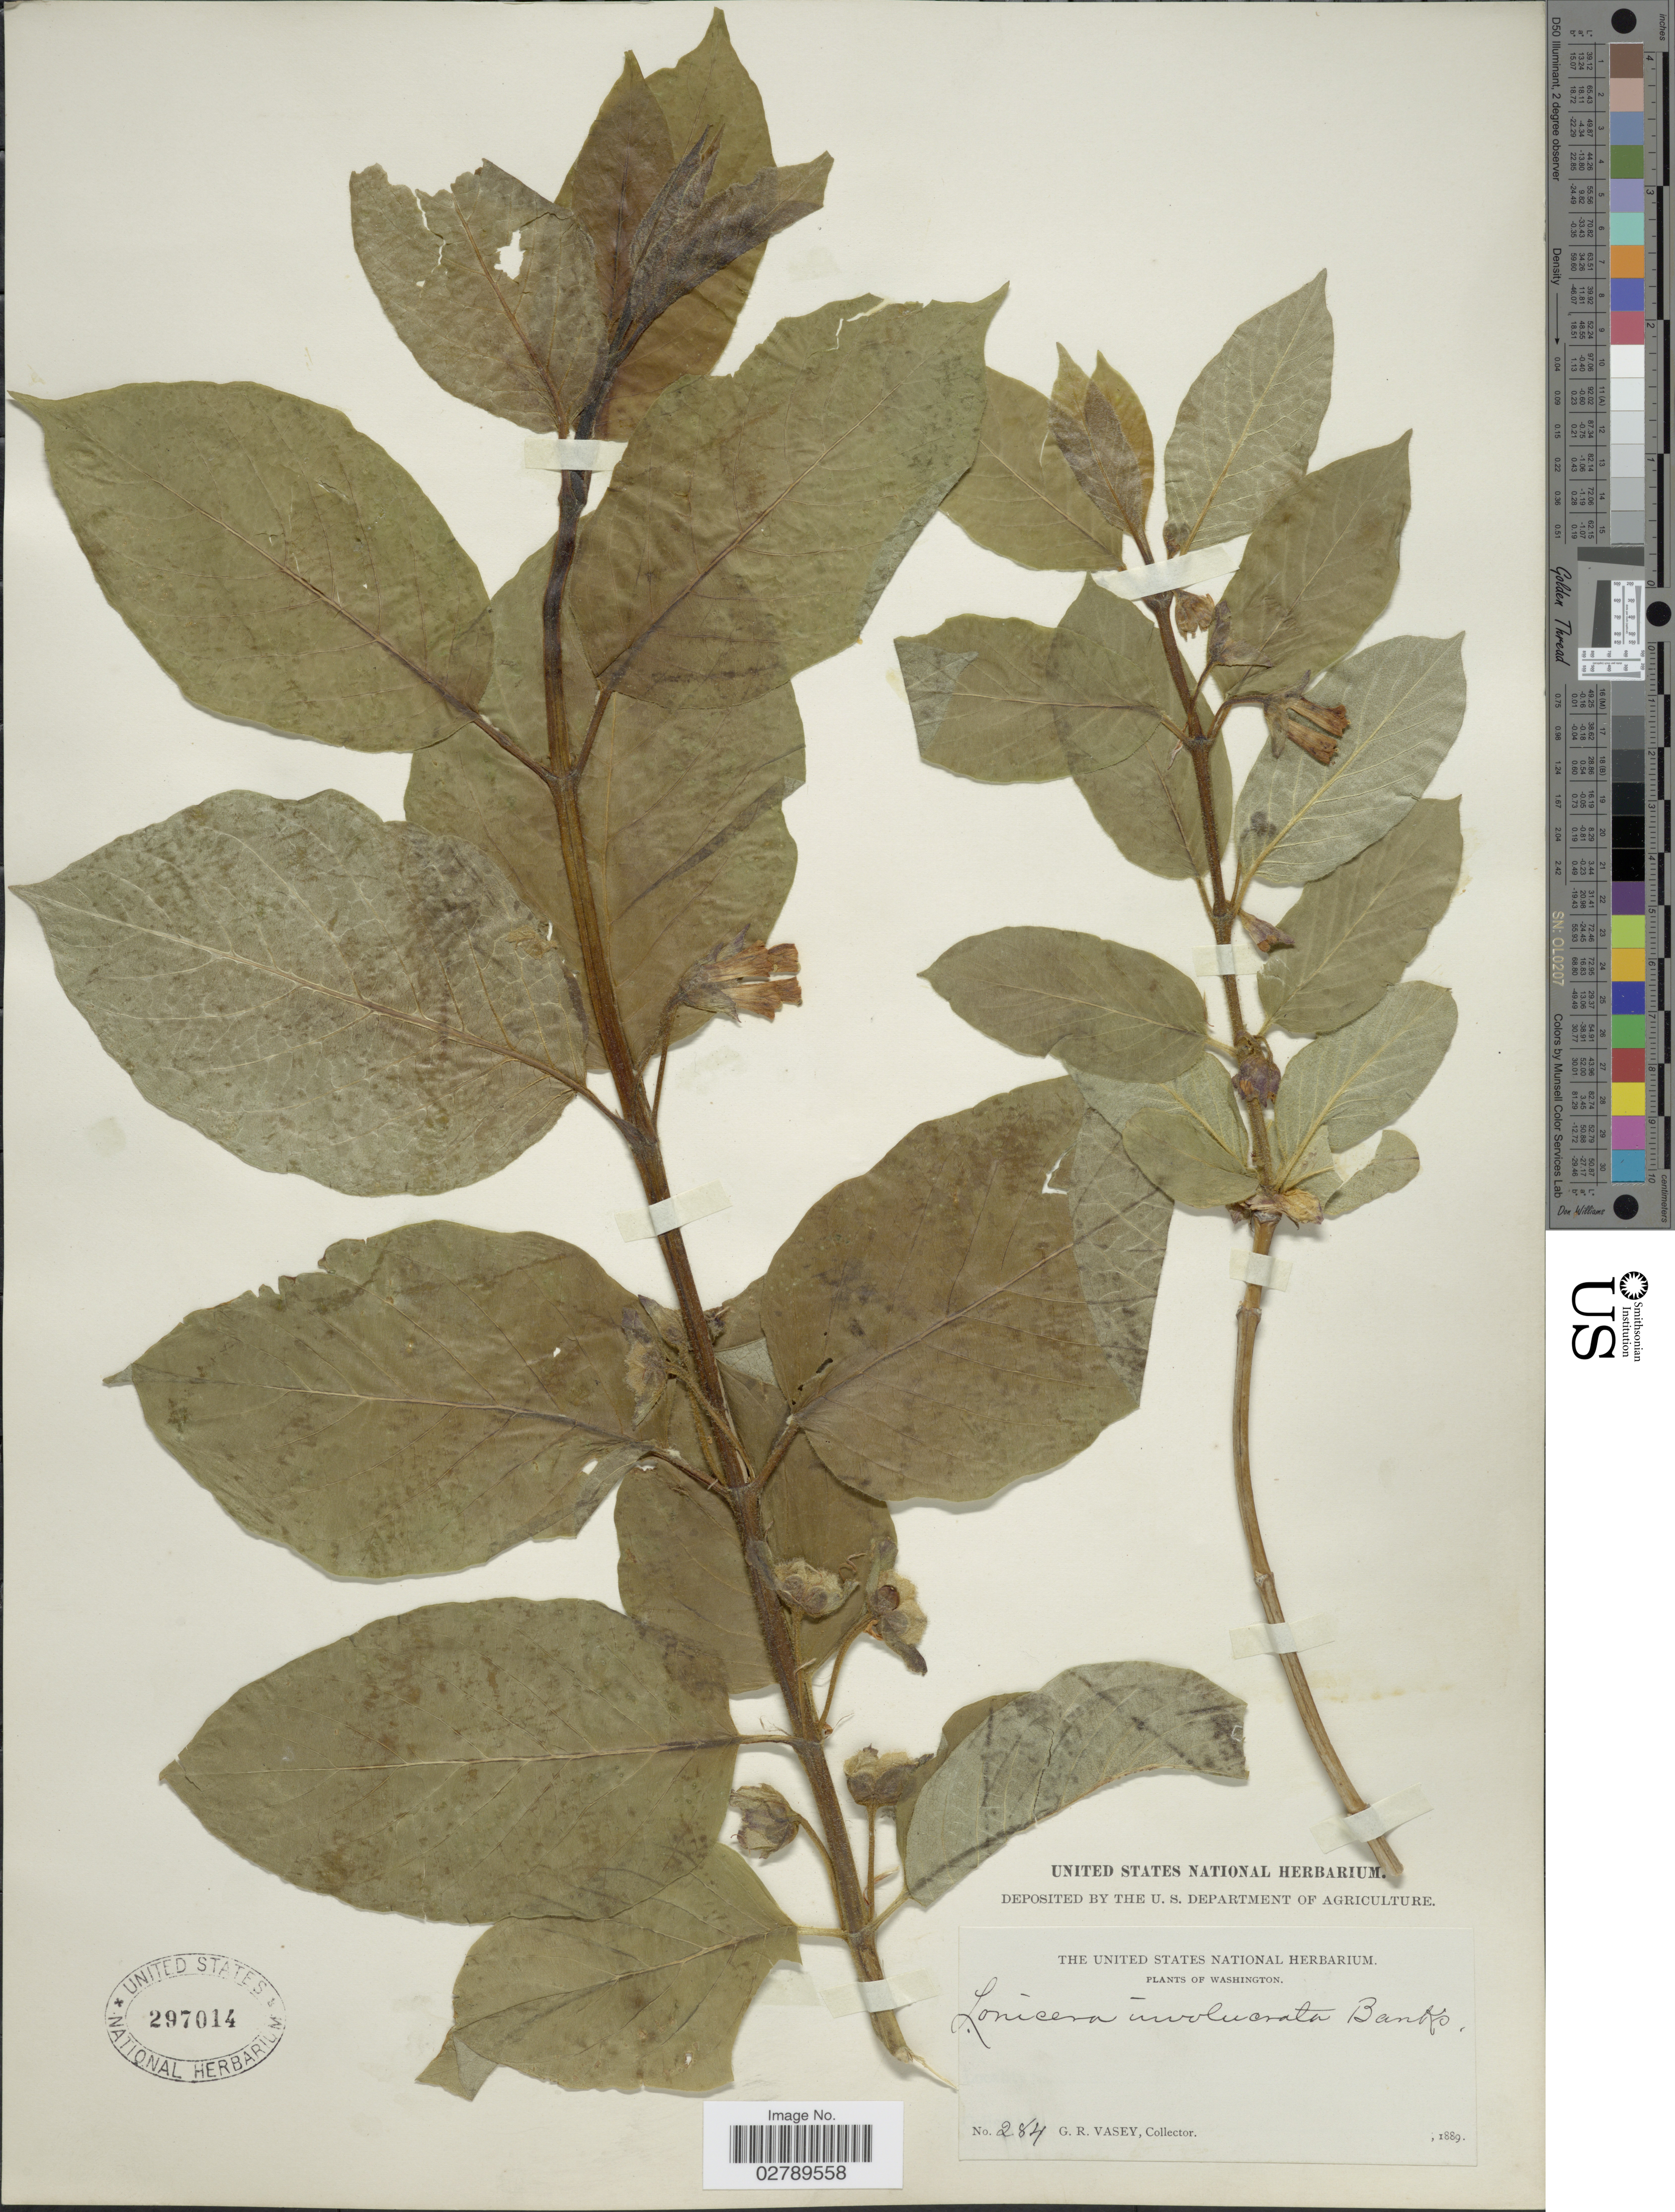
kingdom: Plantae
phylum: Tracheophyta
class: Magnoliopsida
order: Dipsacales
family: Caprifoliaceae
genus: Lonicera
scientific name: Lonicera involucrata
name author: (Richardson) Banks ex Spreng.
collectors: G. R. Vasey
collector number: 284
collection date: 1889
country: United States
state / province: Washington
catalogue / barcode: US 297014